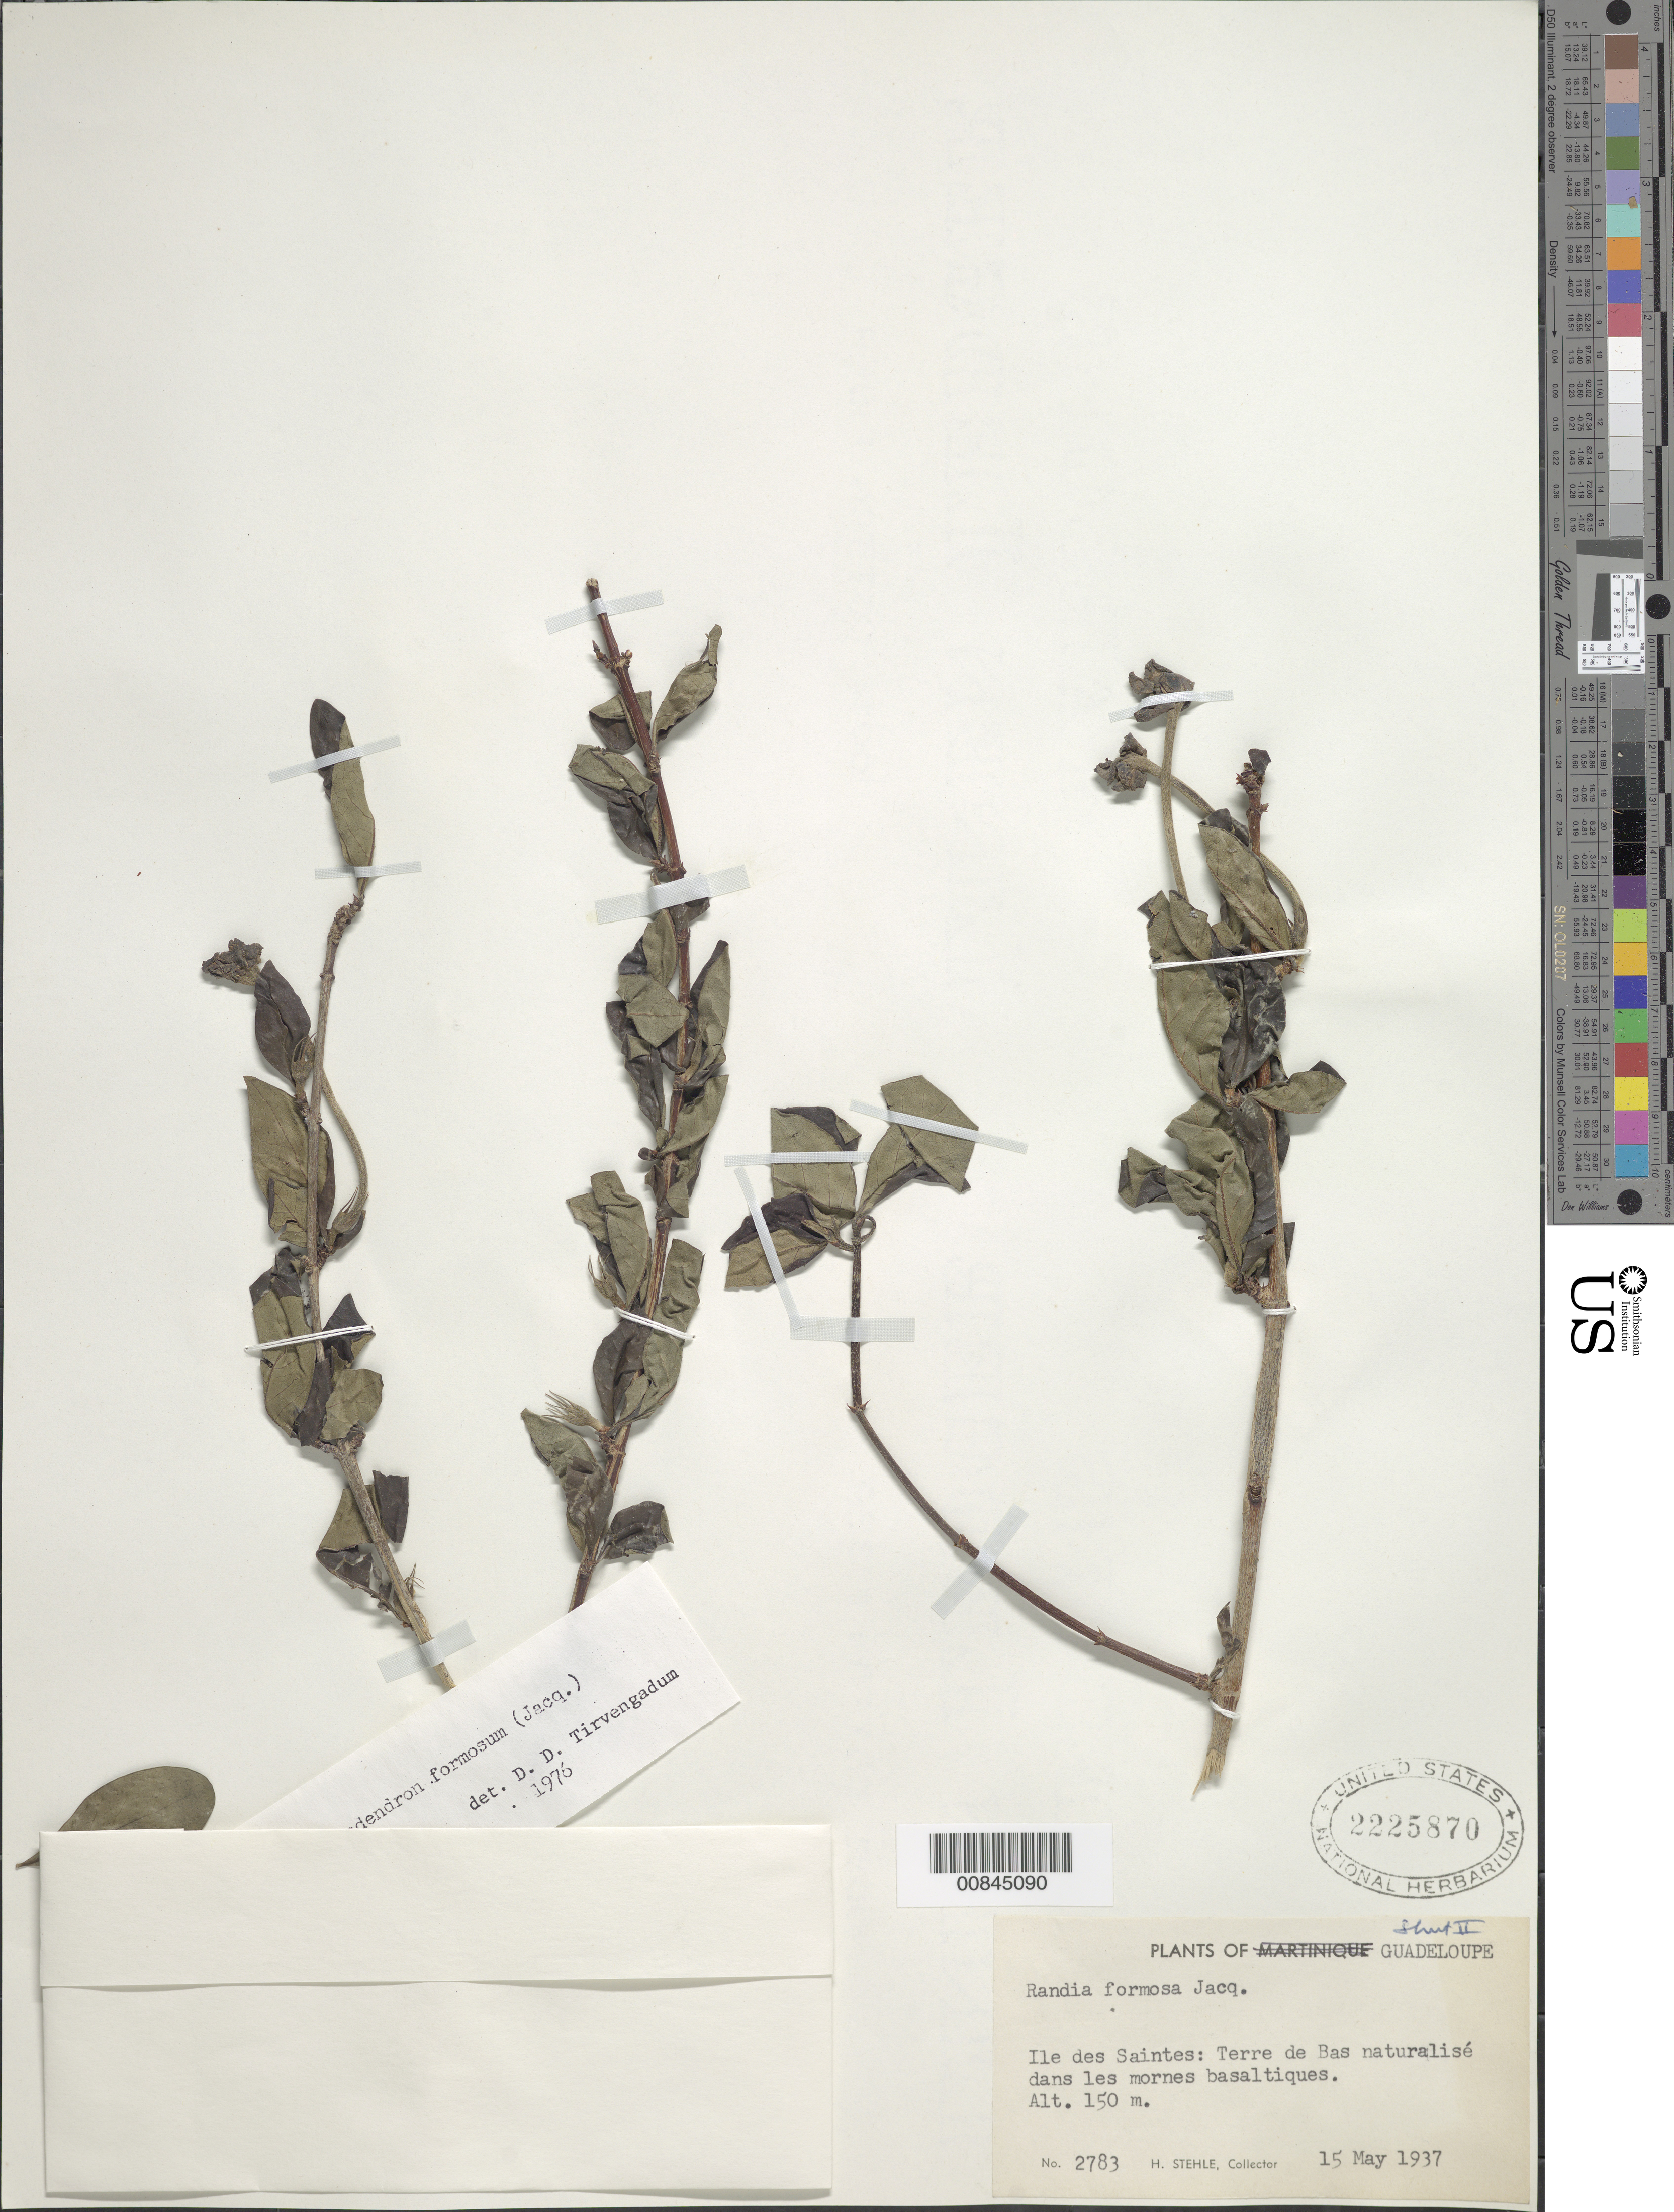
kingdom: Plantae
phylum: Tracheophyta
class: Magnoliopsida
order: Gentianales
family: Rubiaceae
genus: Rosenbergiodendron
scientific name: Rosenbergiodendron formosum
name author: (Jacq.) Fagerl.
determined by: Tirvengadum, D. D.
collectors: H. Stehlé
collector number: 2783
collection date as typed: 15 May 1937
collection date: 1937-05-15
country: Guadeloupe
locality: Ile des Saintes: Terre de Bas naturalié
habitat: Dans les mornes basaltiques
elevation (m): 150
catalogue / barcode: US 2225870